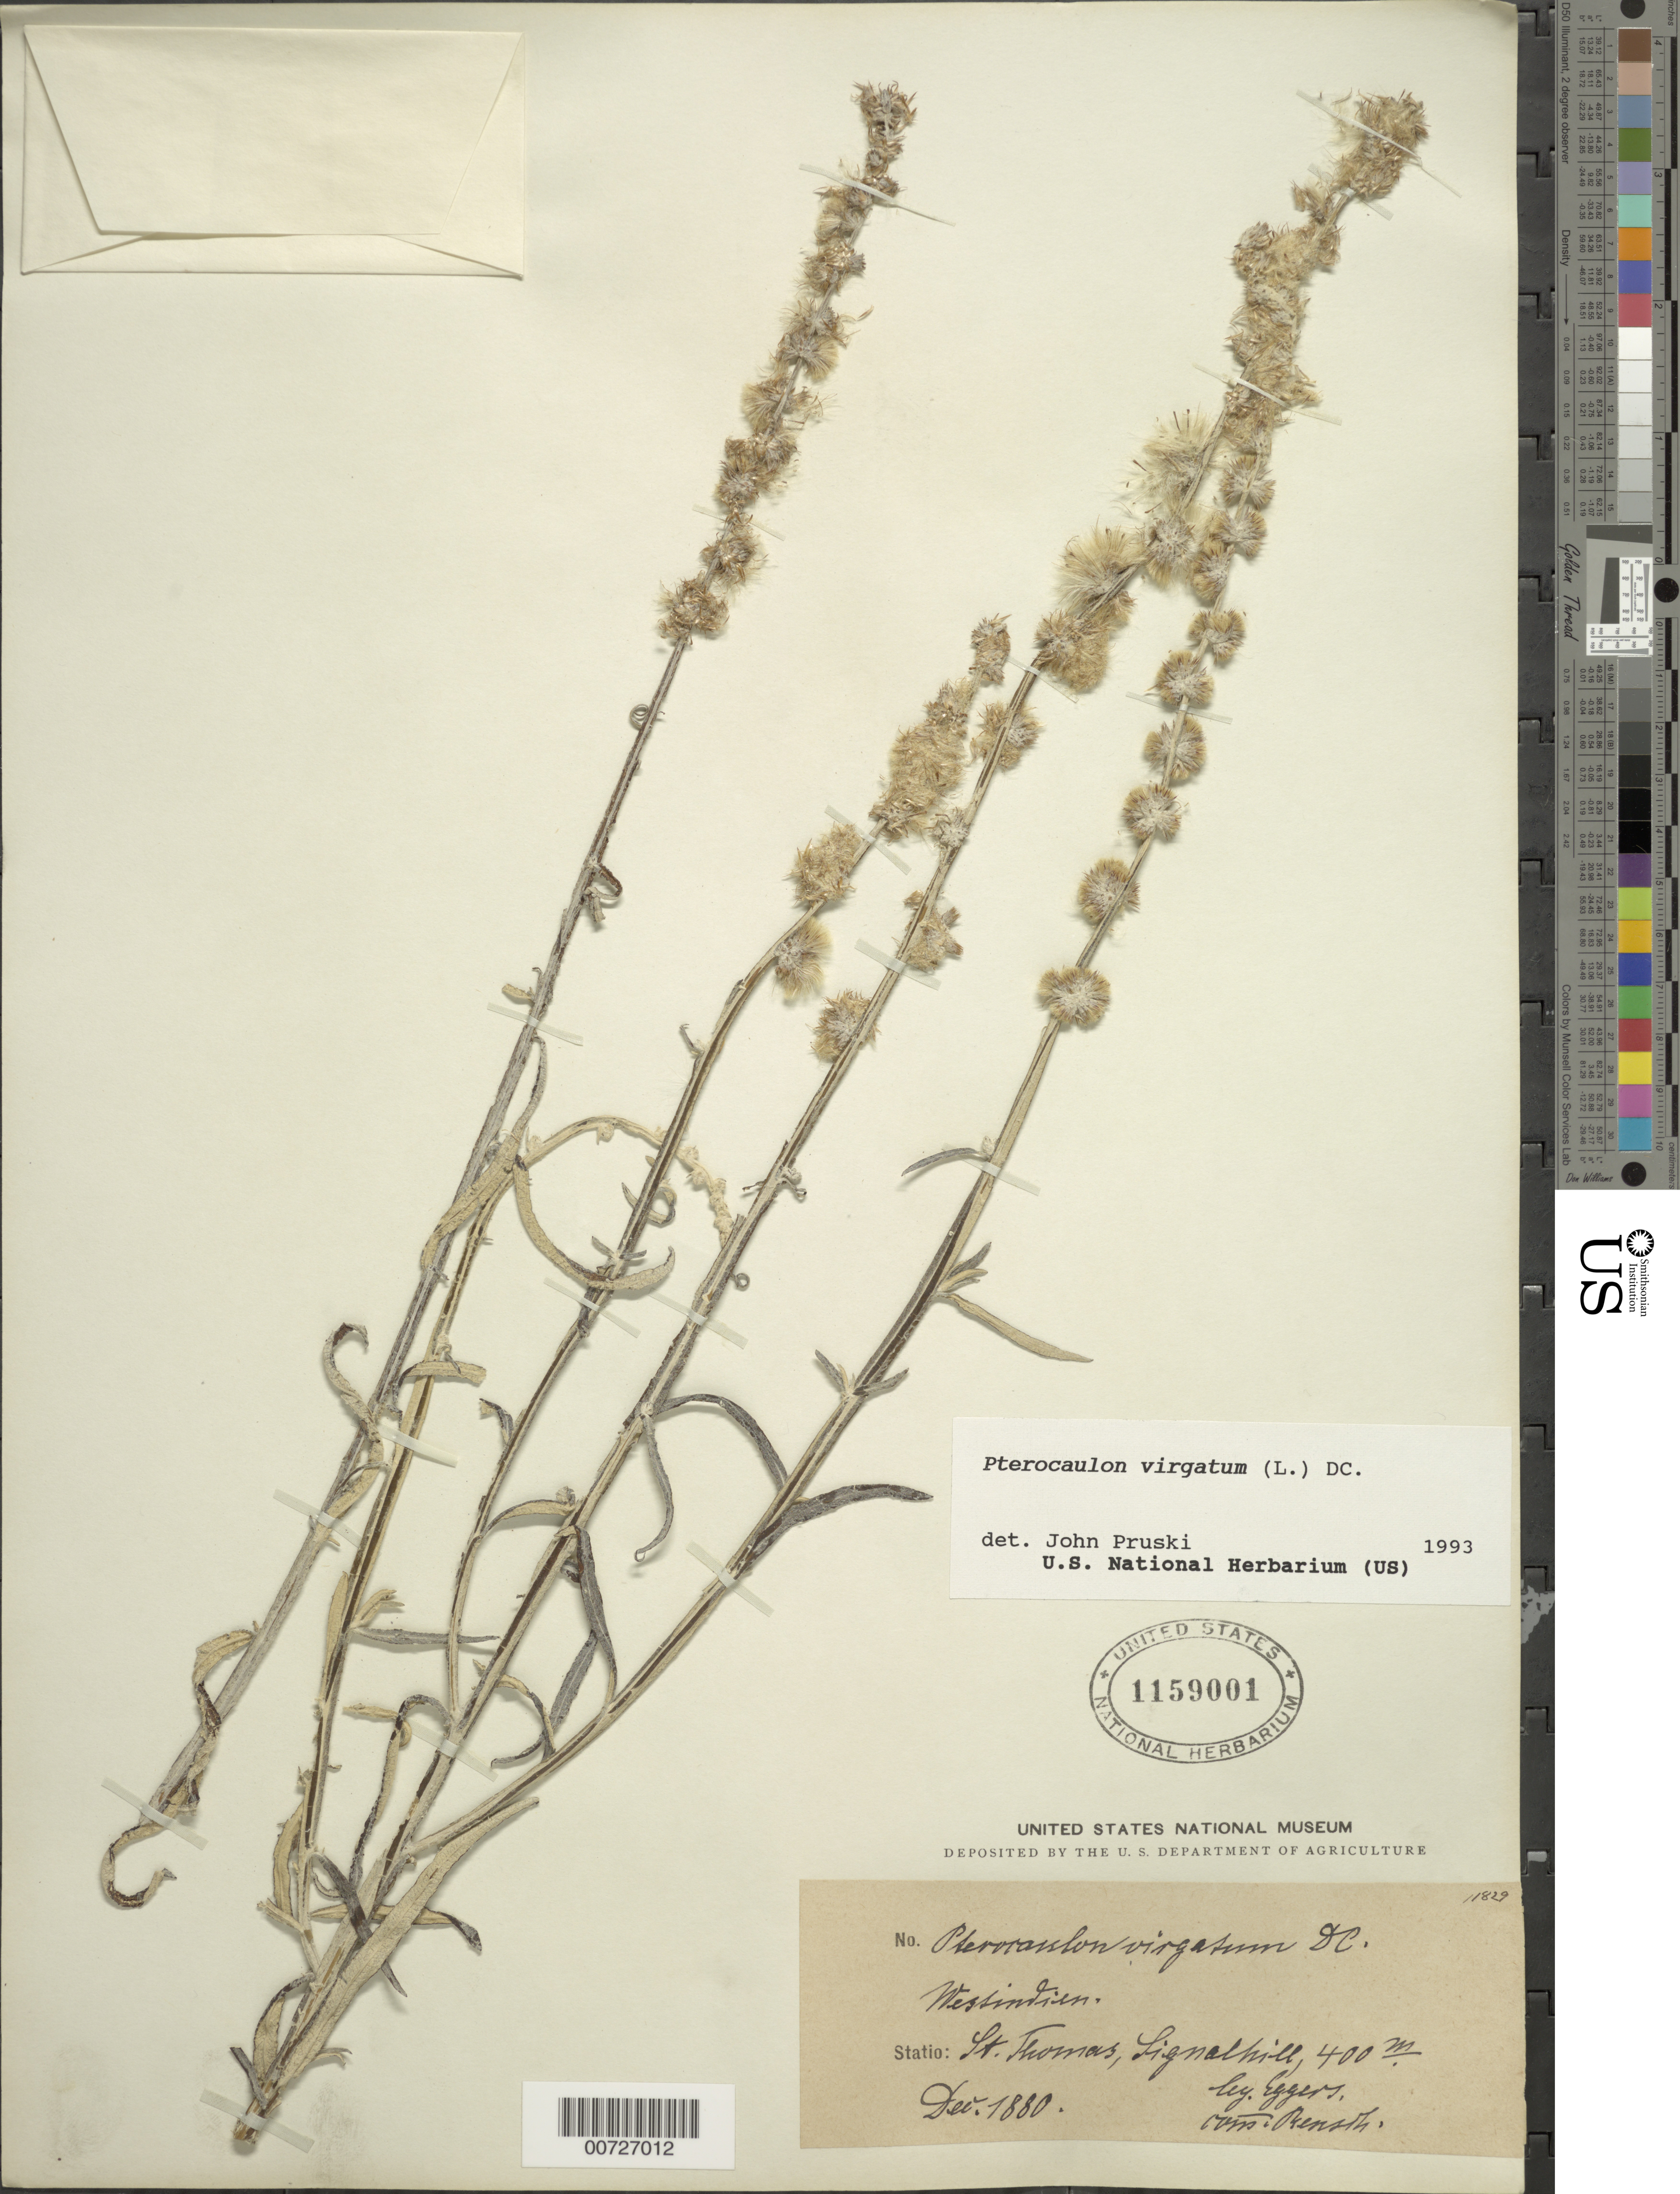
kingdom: Plantae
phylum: Tracheophyta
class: Magnoliopsida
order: Asterales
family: Asteraceae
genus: Pterocaulon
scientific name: Pterocaulon virgatum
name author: (L.) DC.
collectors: H. F. A. von Eggers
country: U.S. Virgin Islands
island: St. Thomas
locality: St. Thomas; Signal Hill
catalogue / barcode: US 1159001